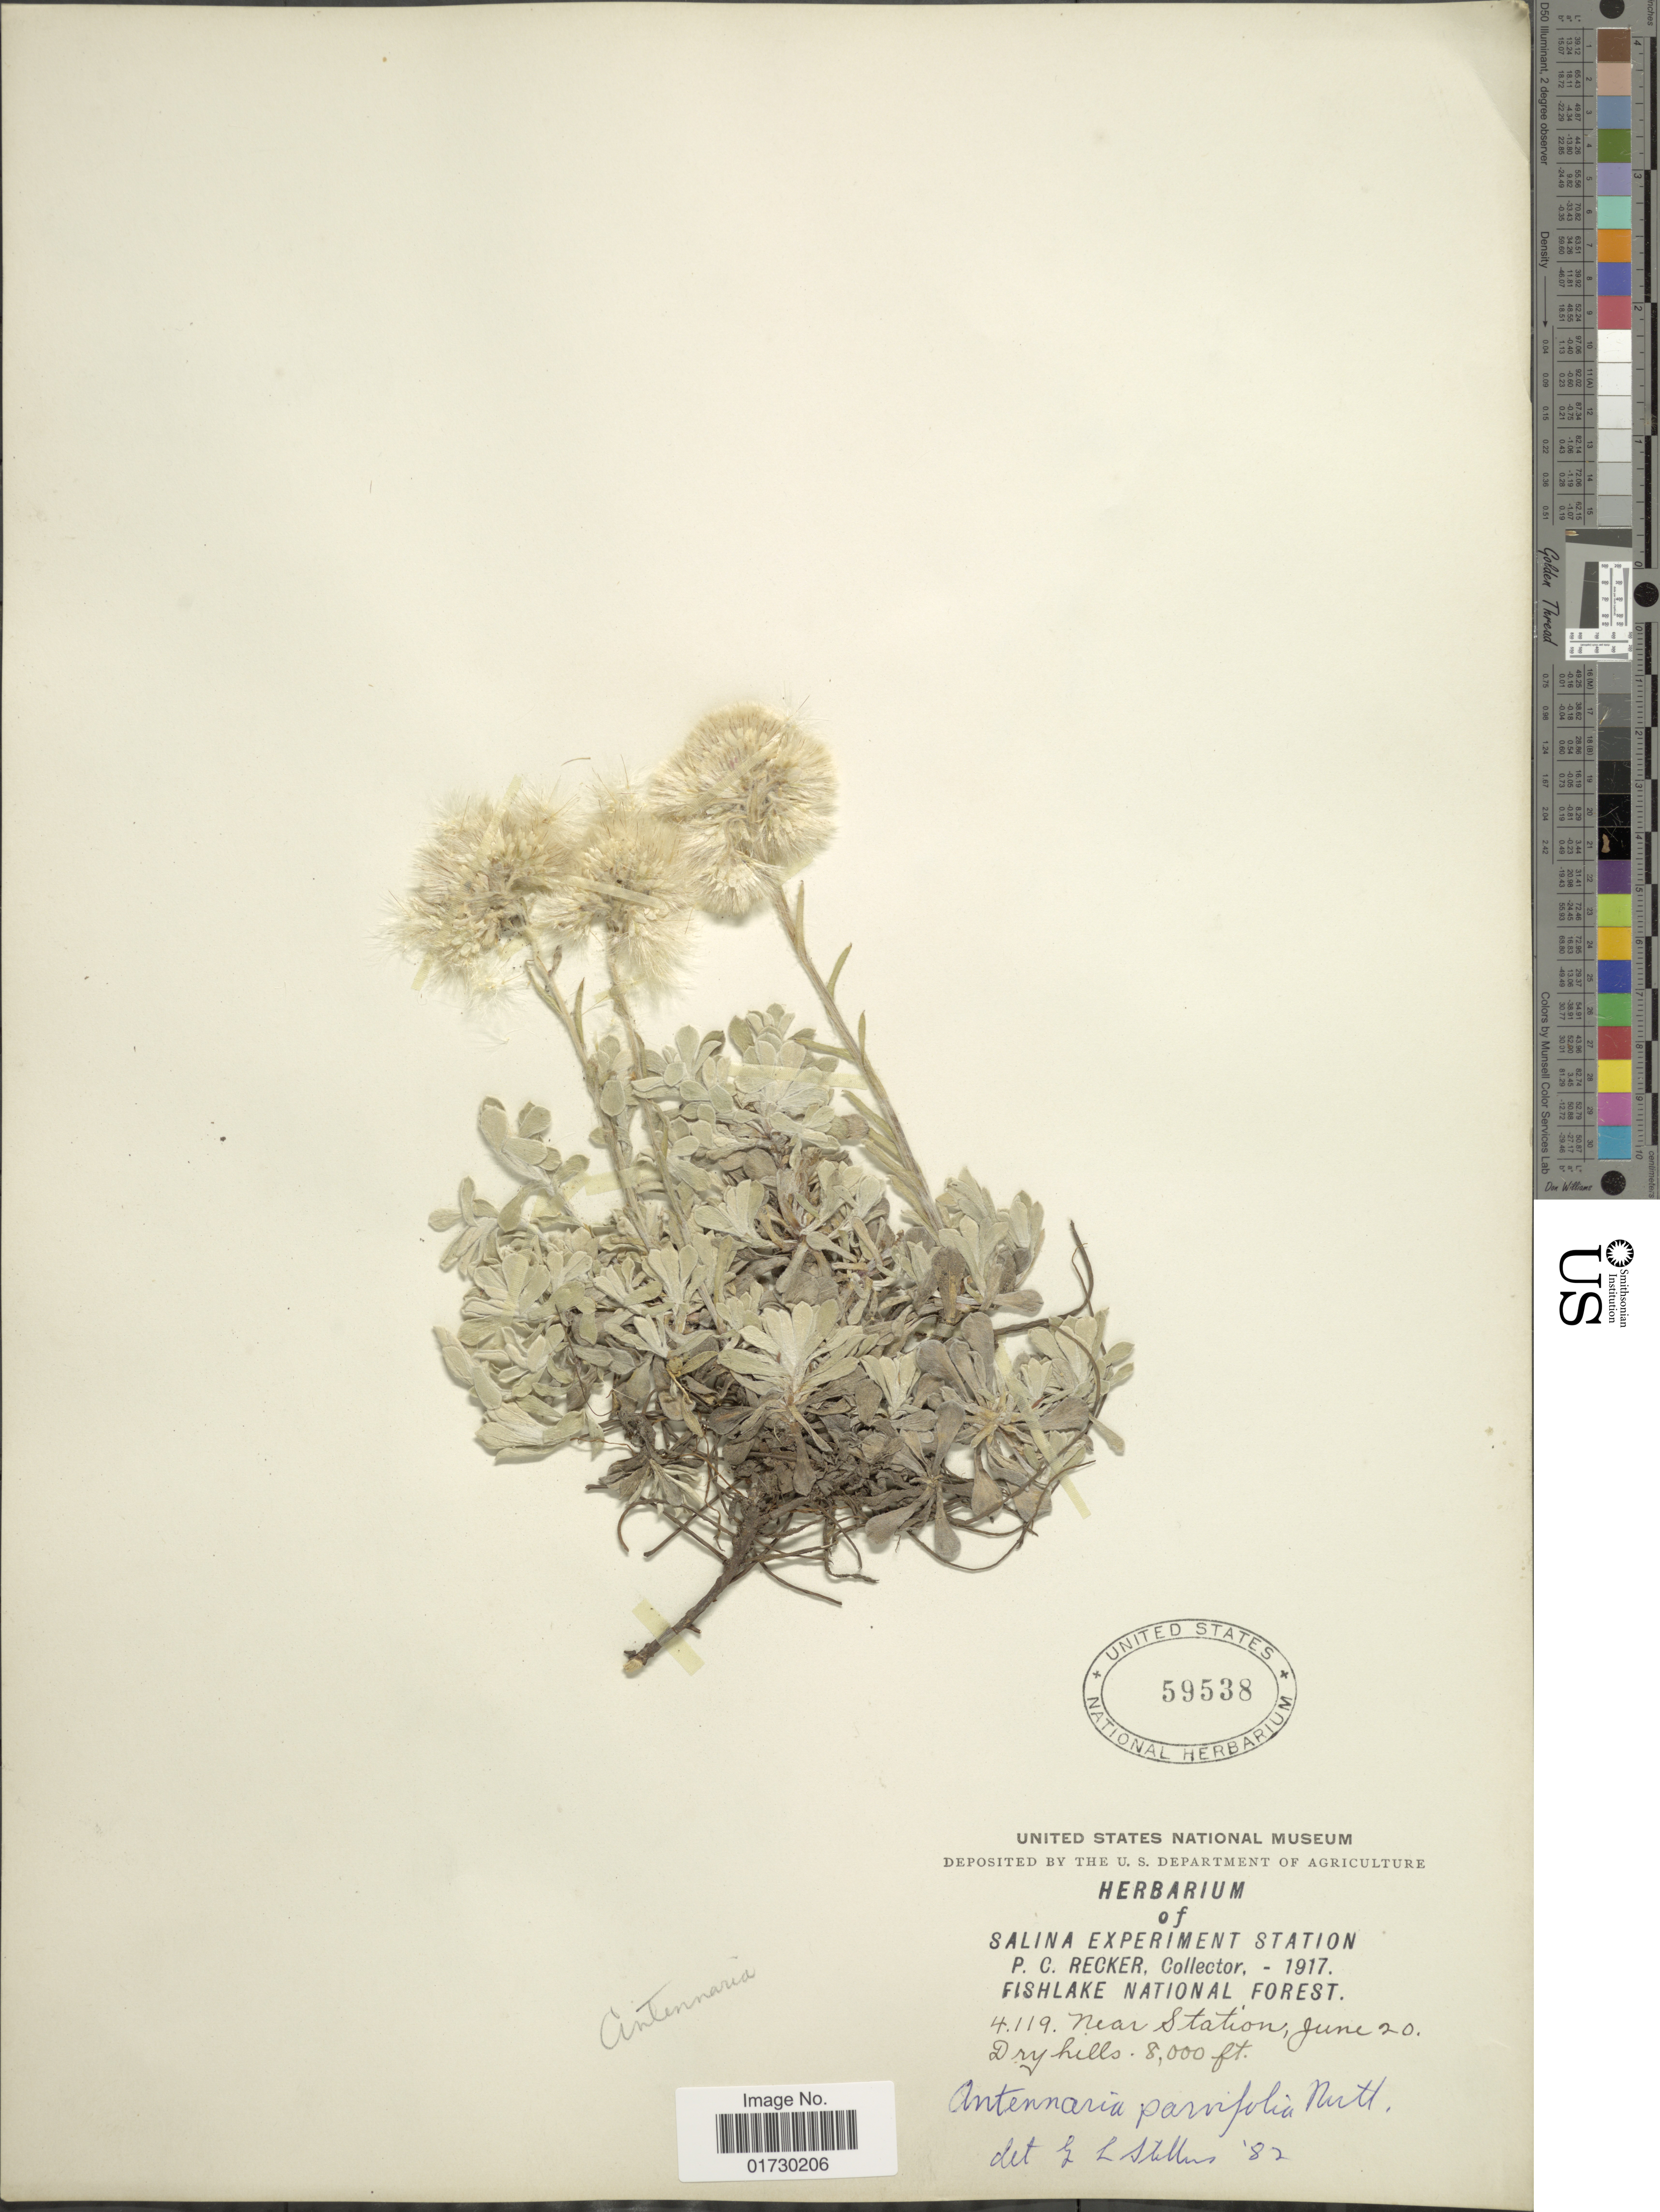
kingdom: Plantae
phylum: Tracheophyta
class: Magnoliopsida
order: Asterales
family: Asteraceae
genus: Antennaria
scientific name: Antennaria aprica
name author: Greene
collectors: P. Recker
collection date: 1917-06-20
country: United States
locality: Fishlake National Forest, Near Station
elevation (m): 2438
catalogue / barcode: US 59538